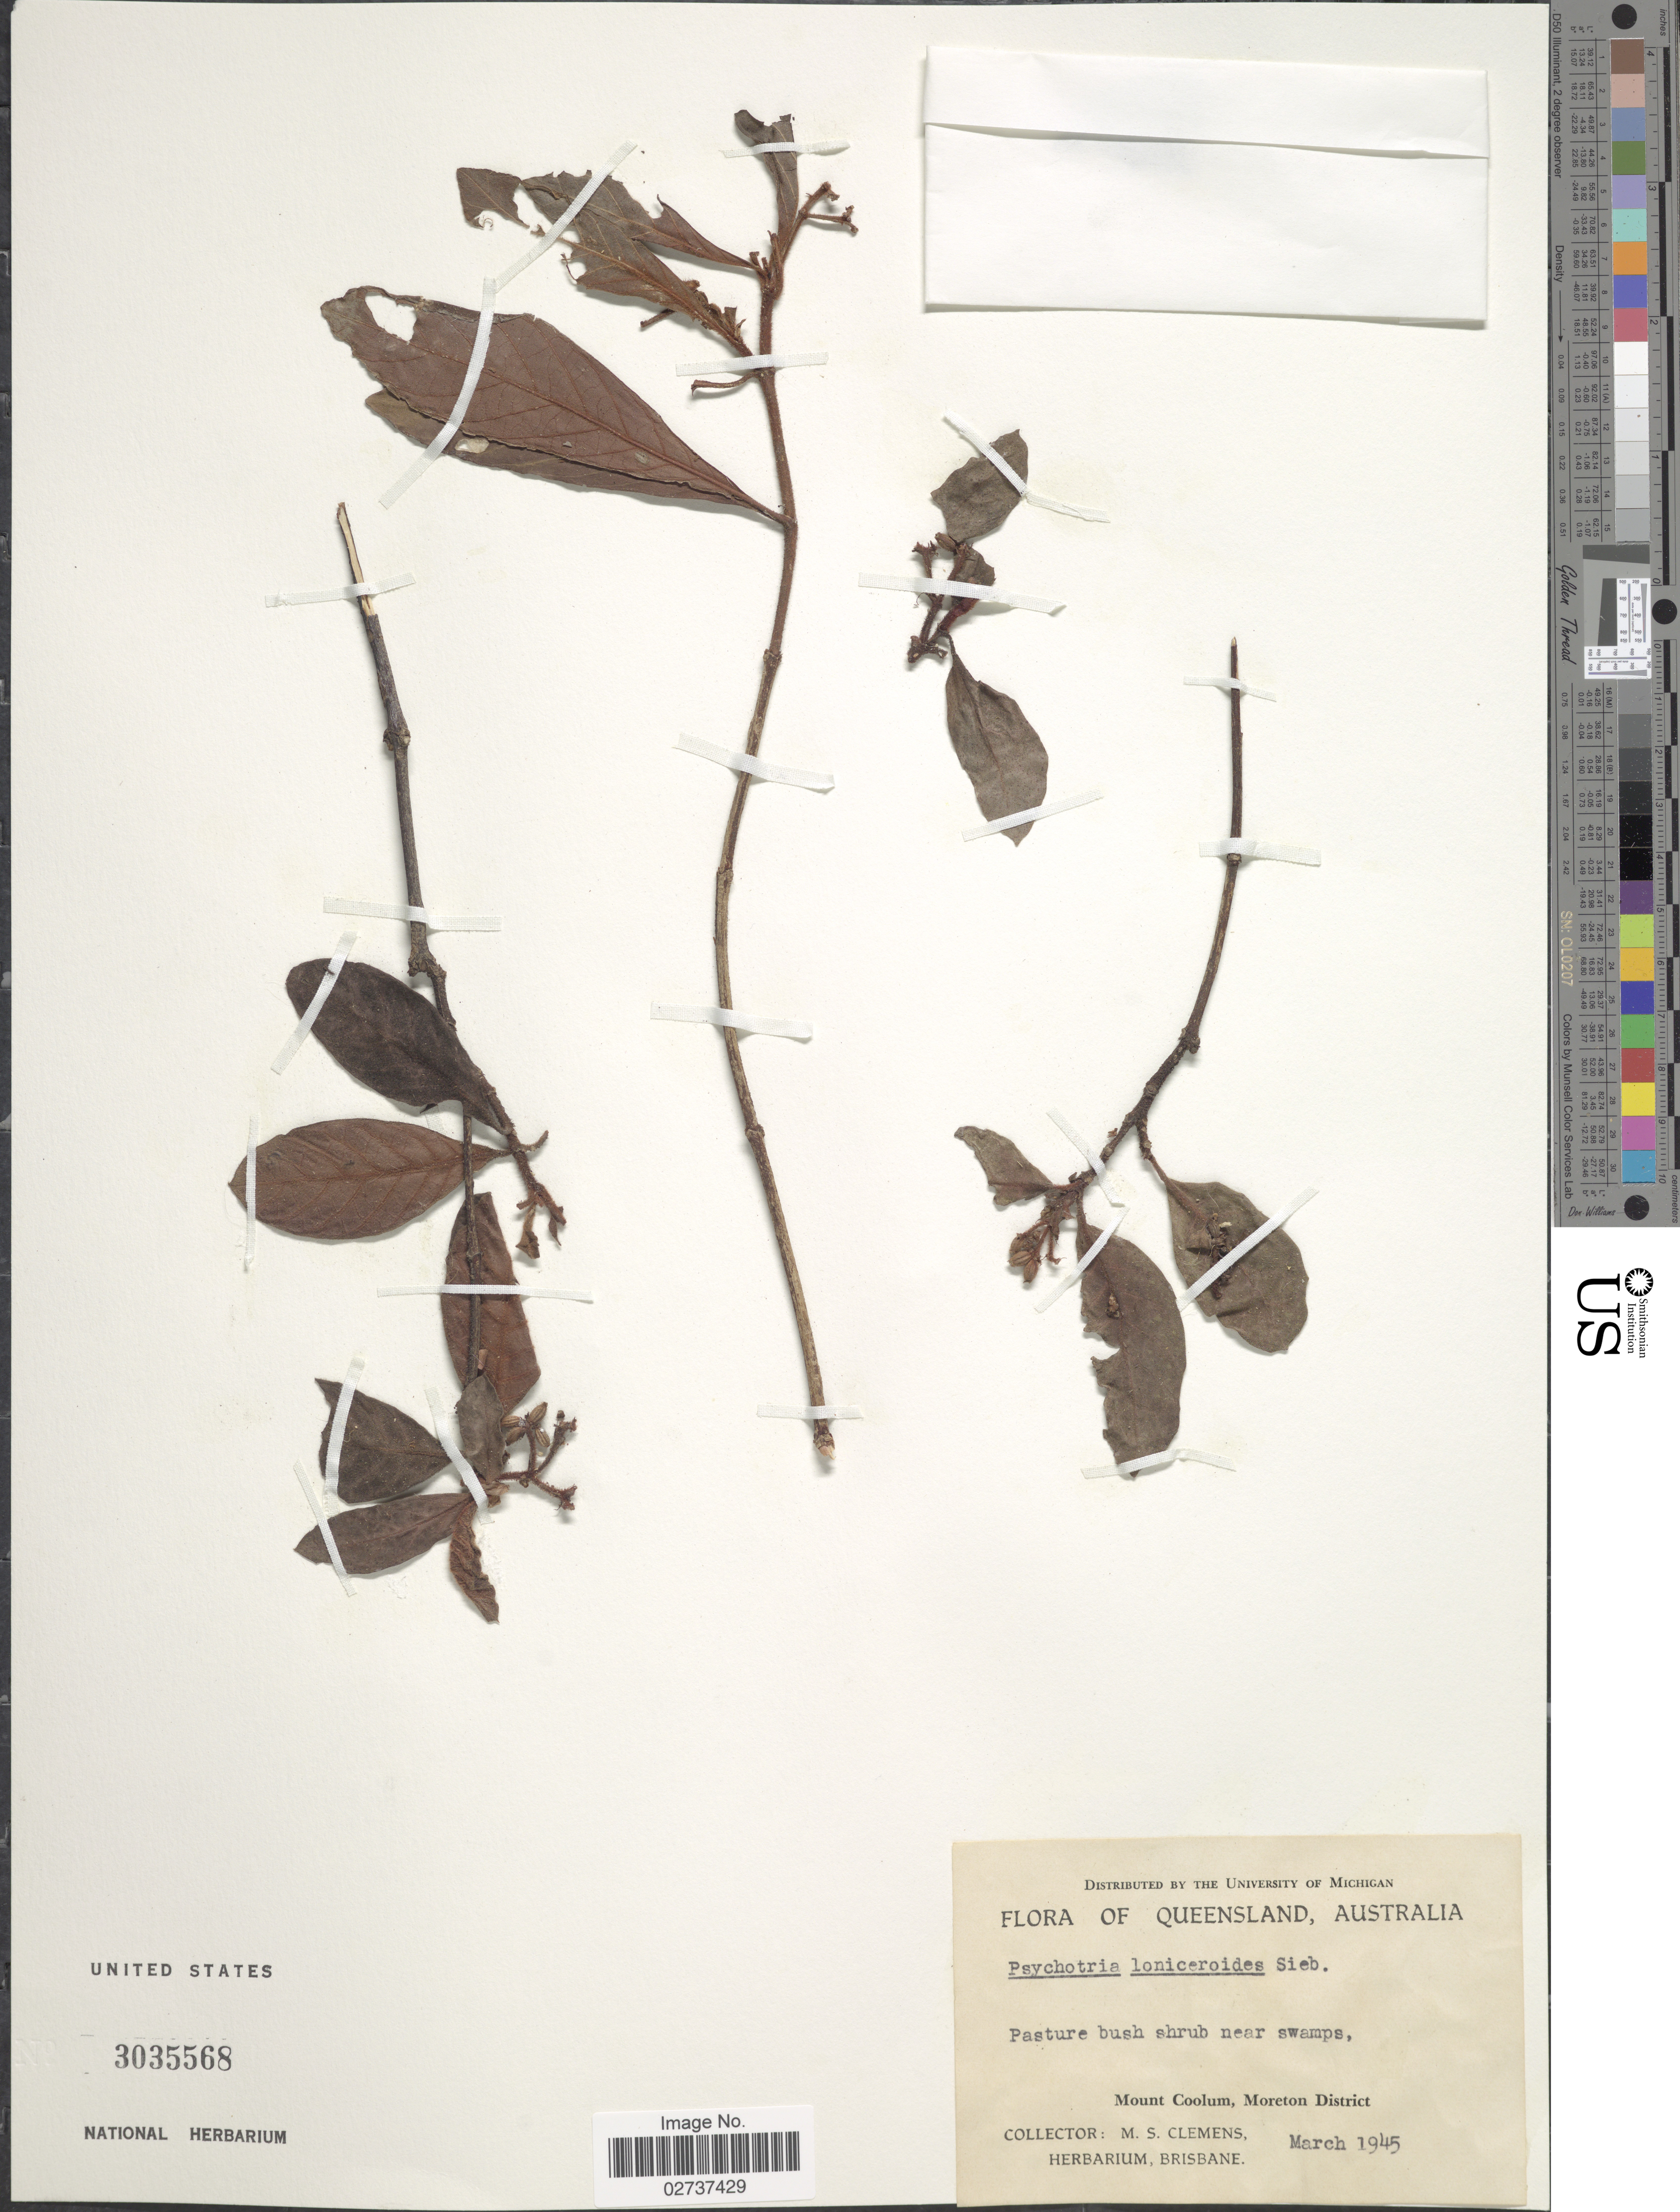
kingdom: Plantae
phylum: Tracheophyta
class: Magnoliopsida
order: Gentianales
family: Rubiaceae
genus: Psychotria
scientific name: Psychotria loniceroides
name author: Sieber ex DC.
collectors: M. S. Clemens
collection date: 1945-03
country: Australia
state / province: Queensland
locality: Mount Coolum, Moreton District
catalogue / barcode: US 3035568